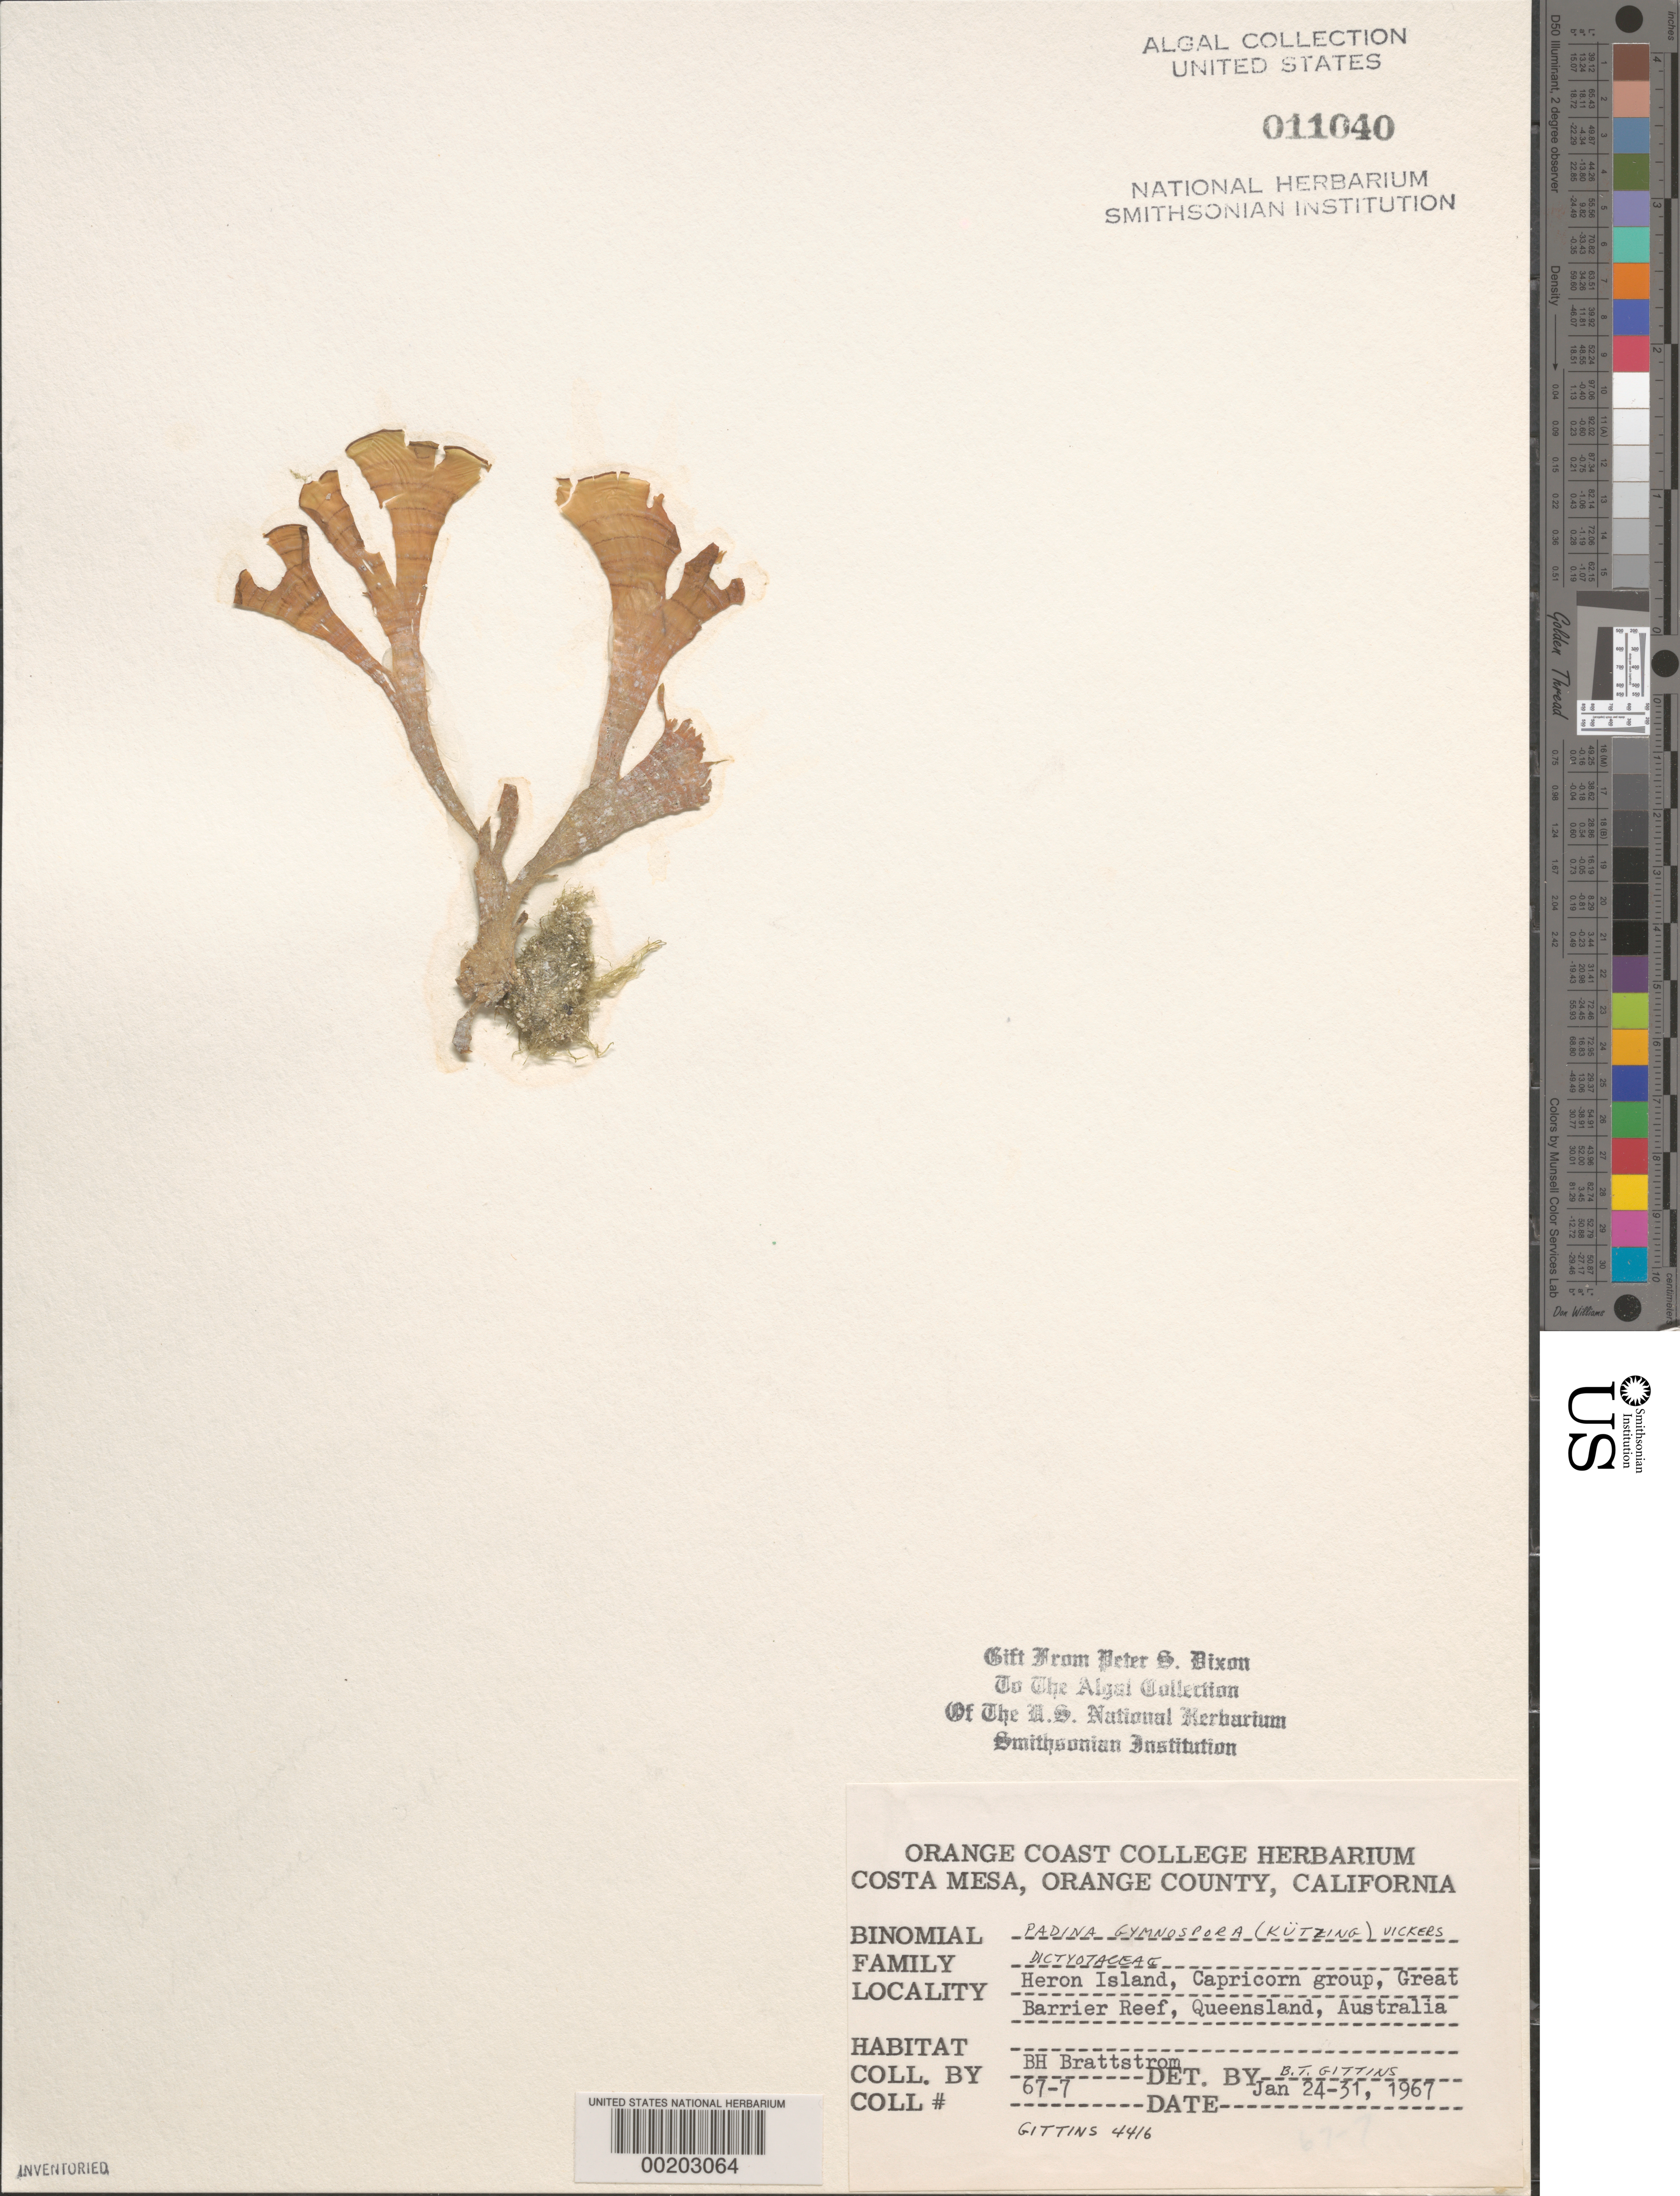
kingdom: Chromista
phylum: Ochrophyta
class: Phaeophyceae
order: Dictyotales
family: Dictyotaceae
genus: Padina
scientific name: Padina gymnospora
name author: (Kütz.) O.G. Sond.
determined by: Gittins, B. T.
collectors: B. Brattstrom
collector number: Brattstrom 67-7 & BTG 4416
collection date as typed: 24 Jan 1967 TO 31 Jan 1967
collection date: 1967-01-24/1967-01-31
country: Australia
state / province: Queensland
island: Heron Island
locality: Great Barrier Reef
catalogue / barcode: US 11040